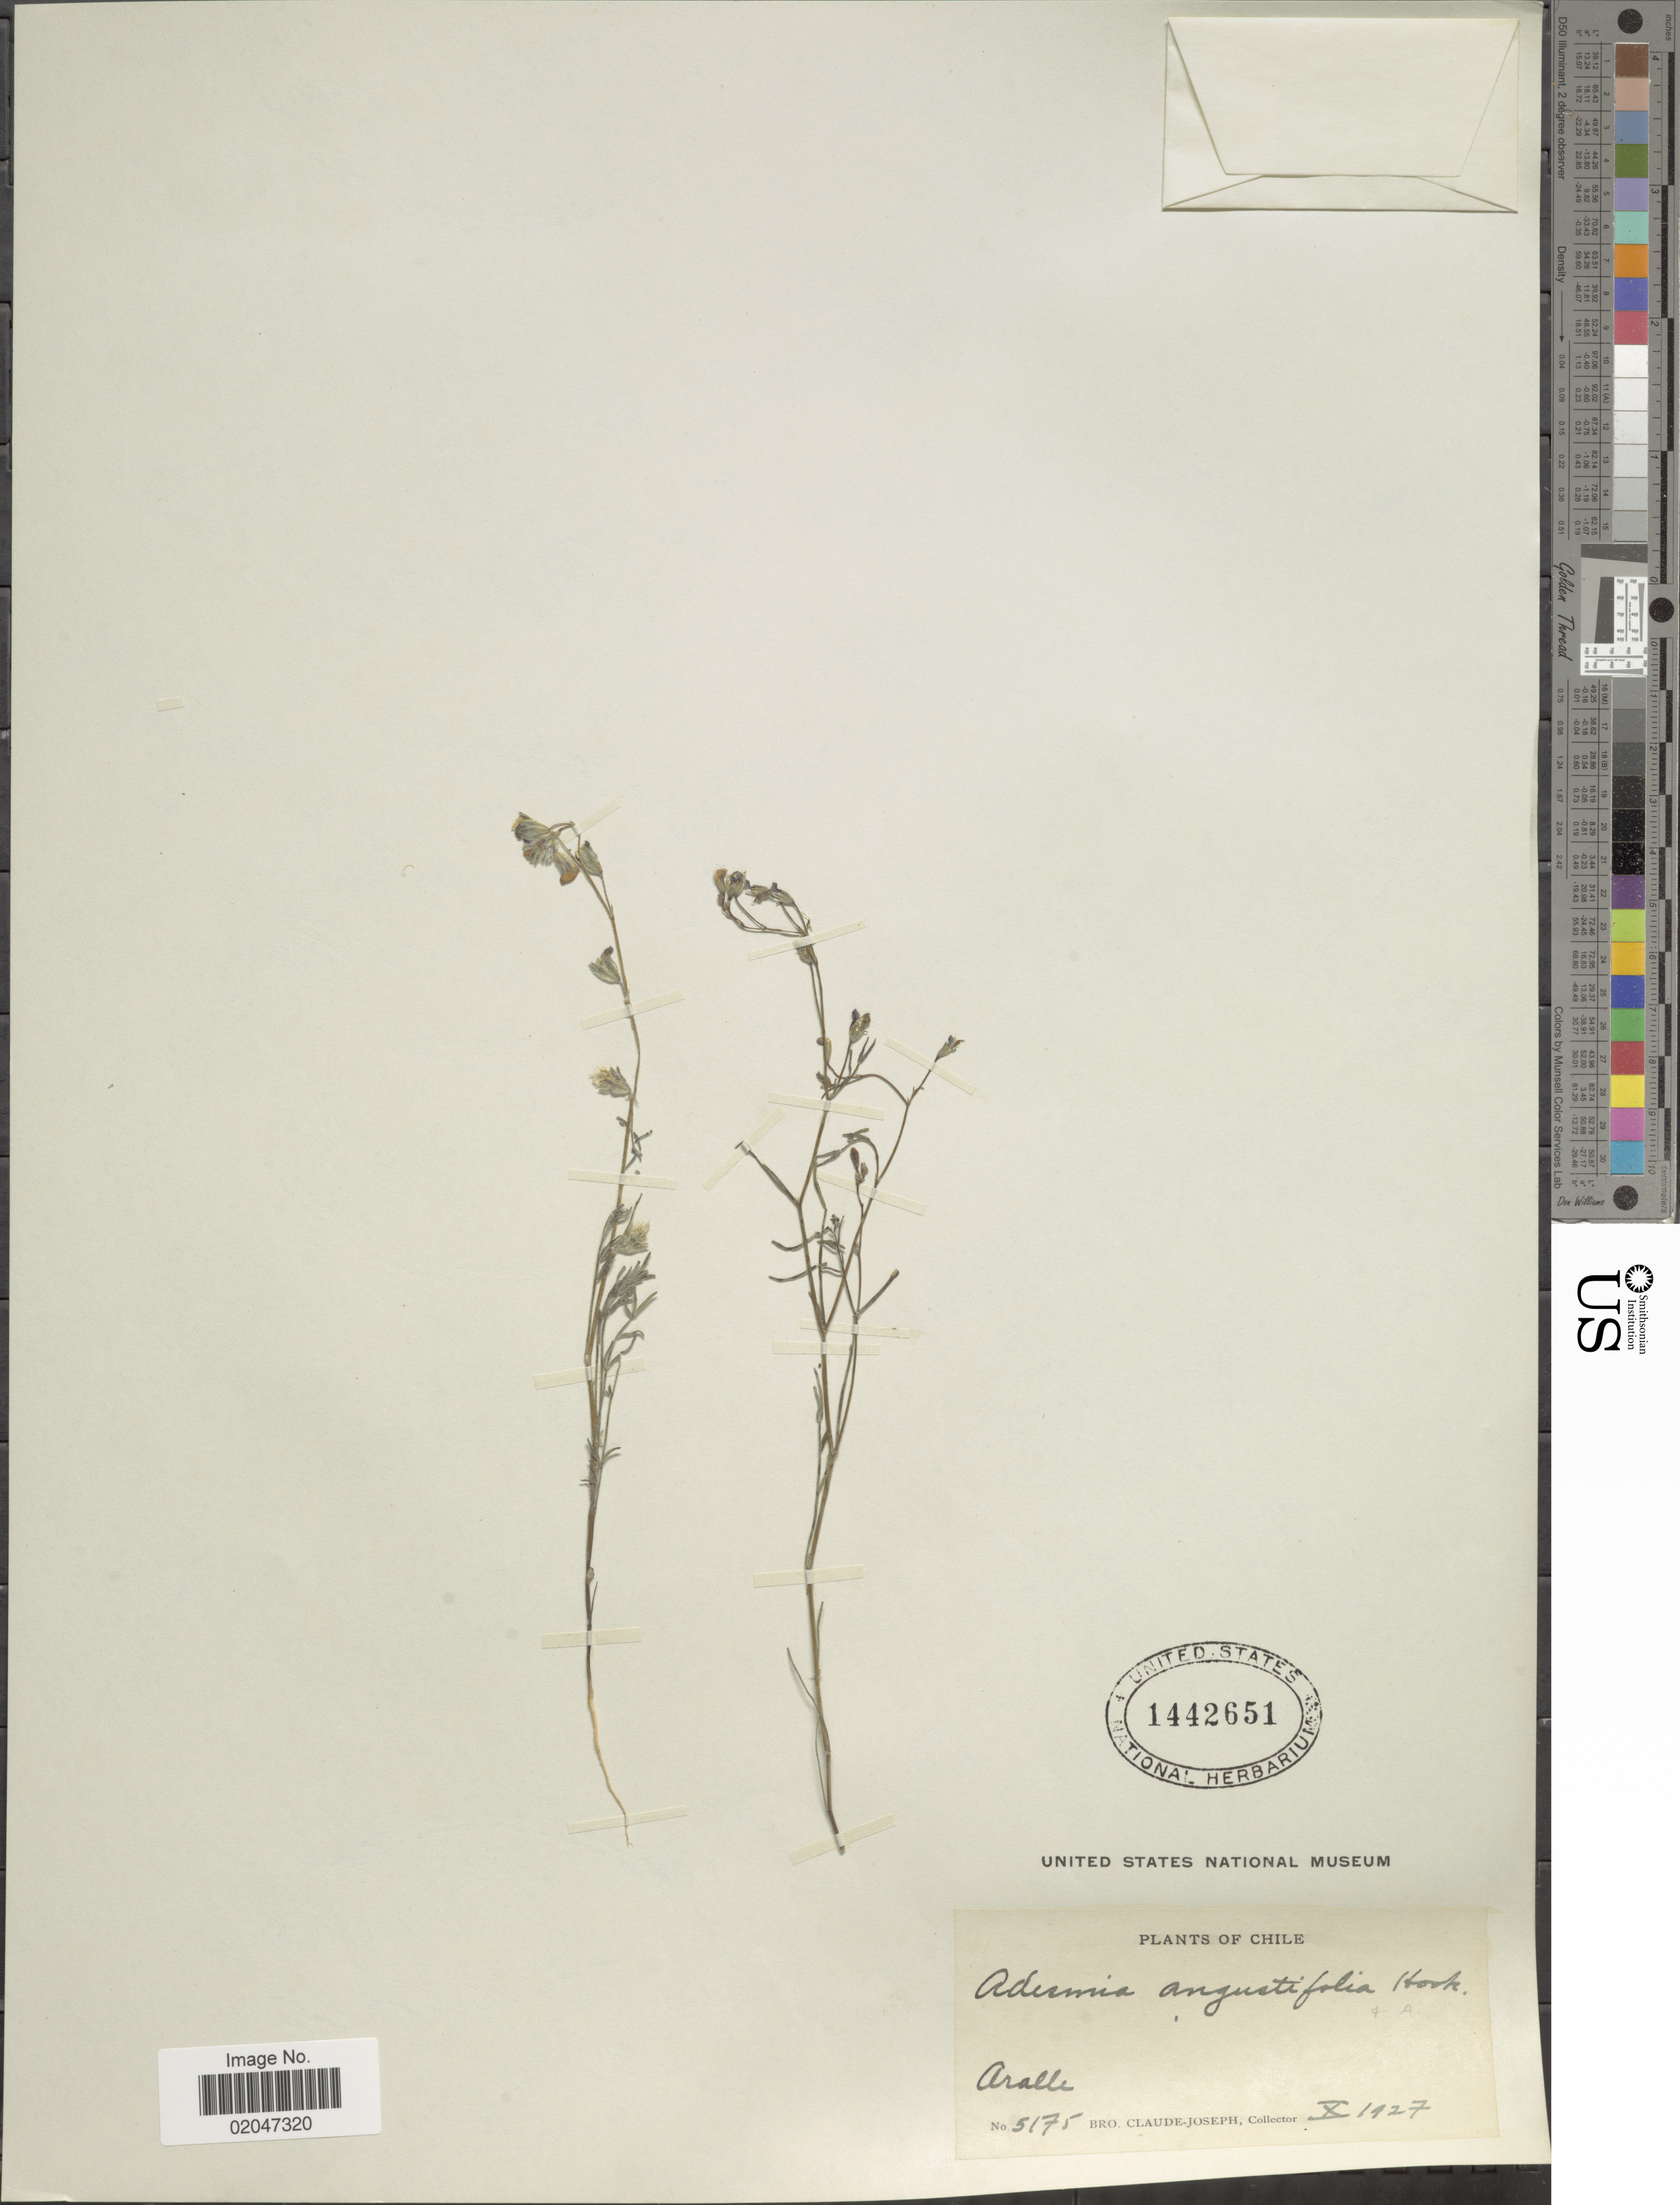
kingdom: Plantae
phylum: Tracheophyta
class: Magnoliopsida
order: Fabales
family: Fabaceae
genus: Adesmia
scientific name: Adesmia tenella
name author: Hook. & Arn.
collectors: Bro. Claude-Joseph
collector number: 5175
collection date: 1927-10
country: Chile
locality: Aralle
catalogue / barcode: US 1442651